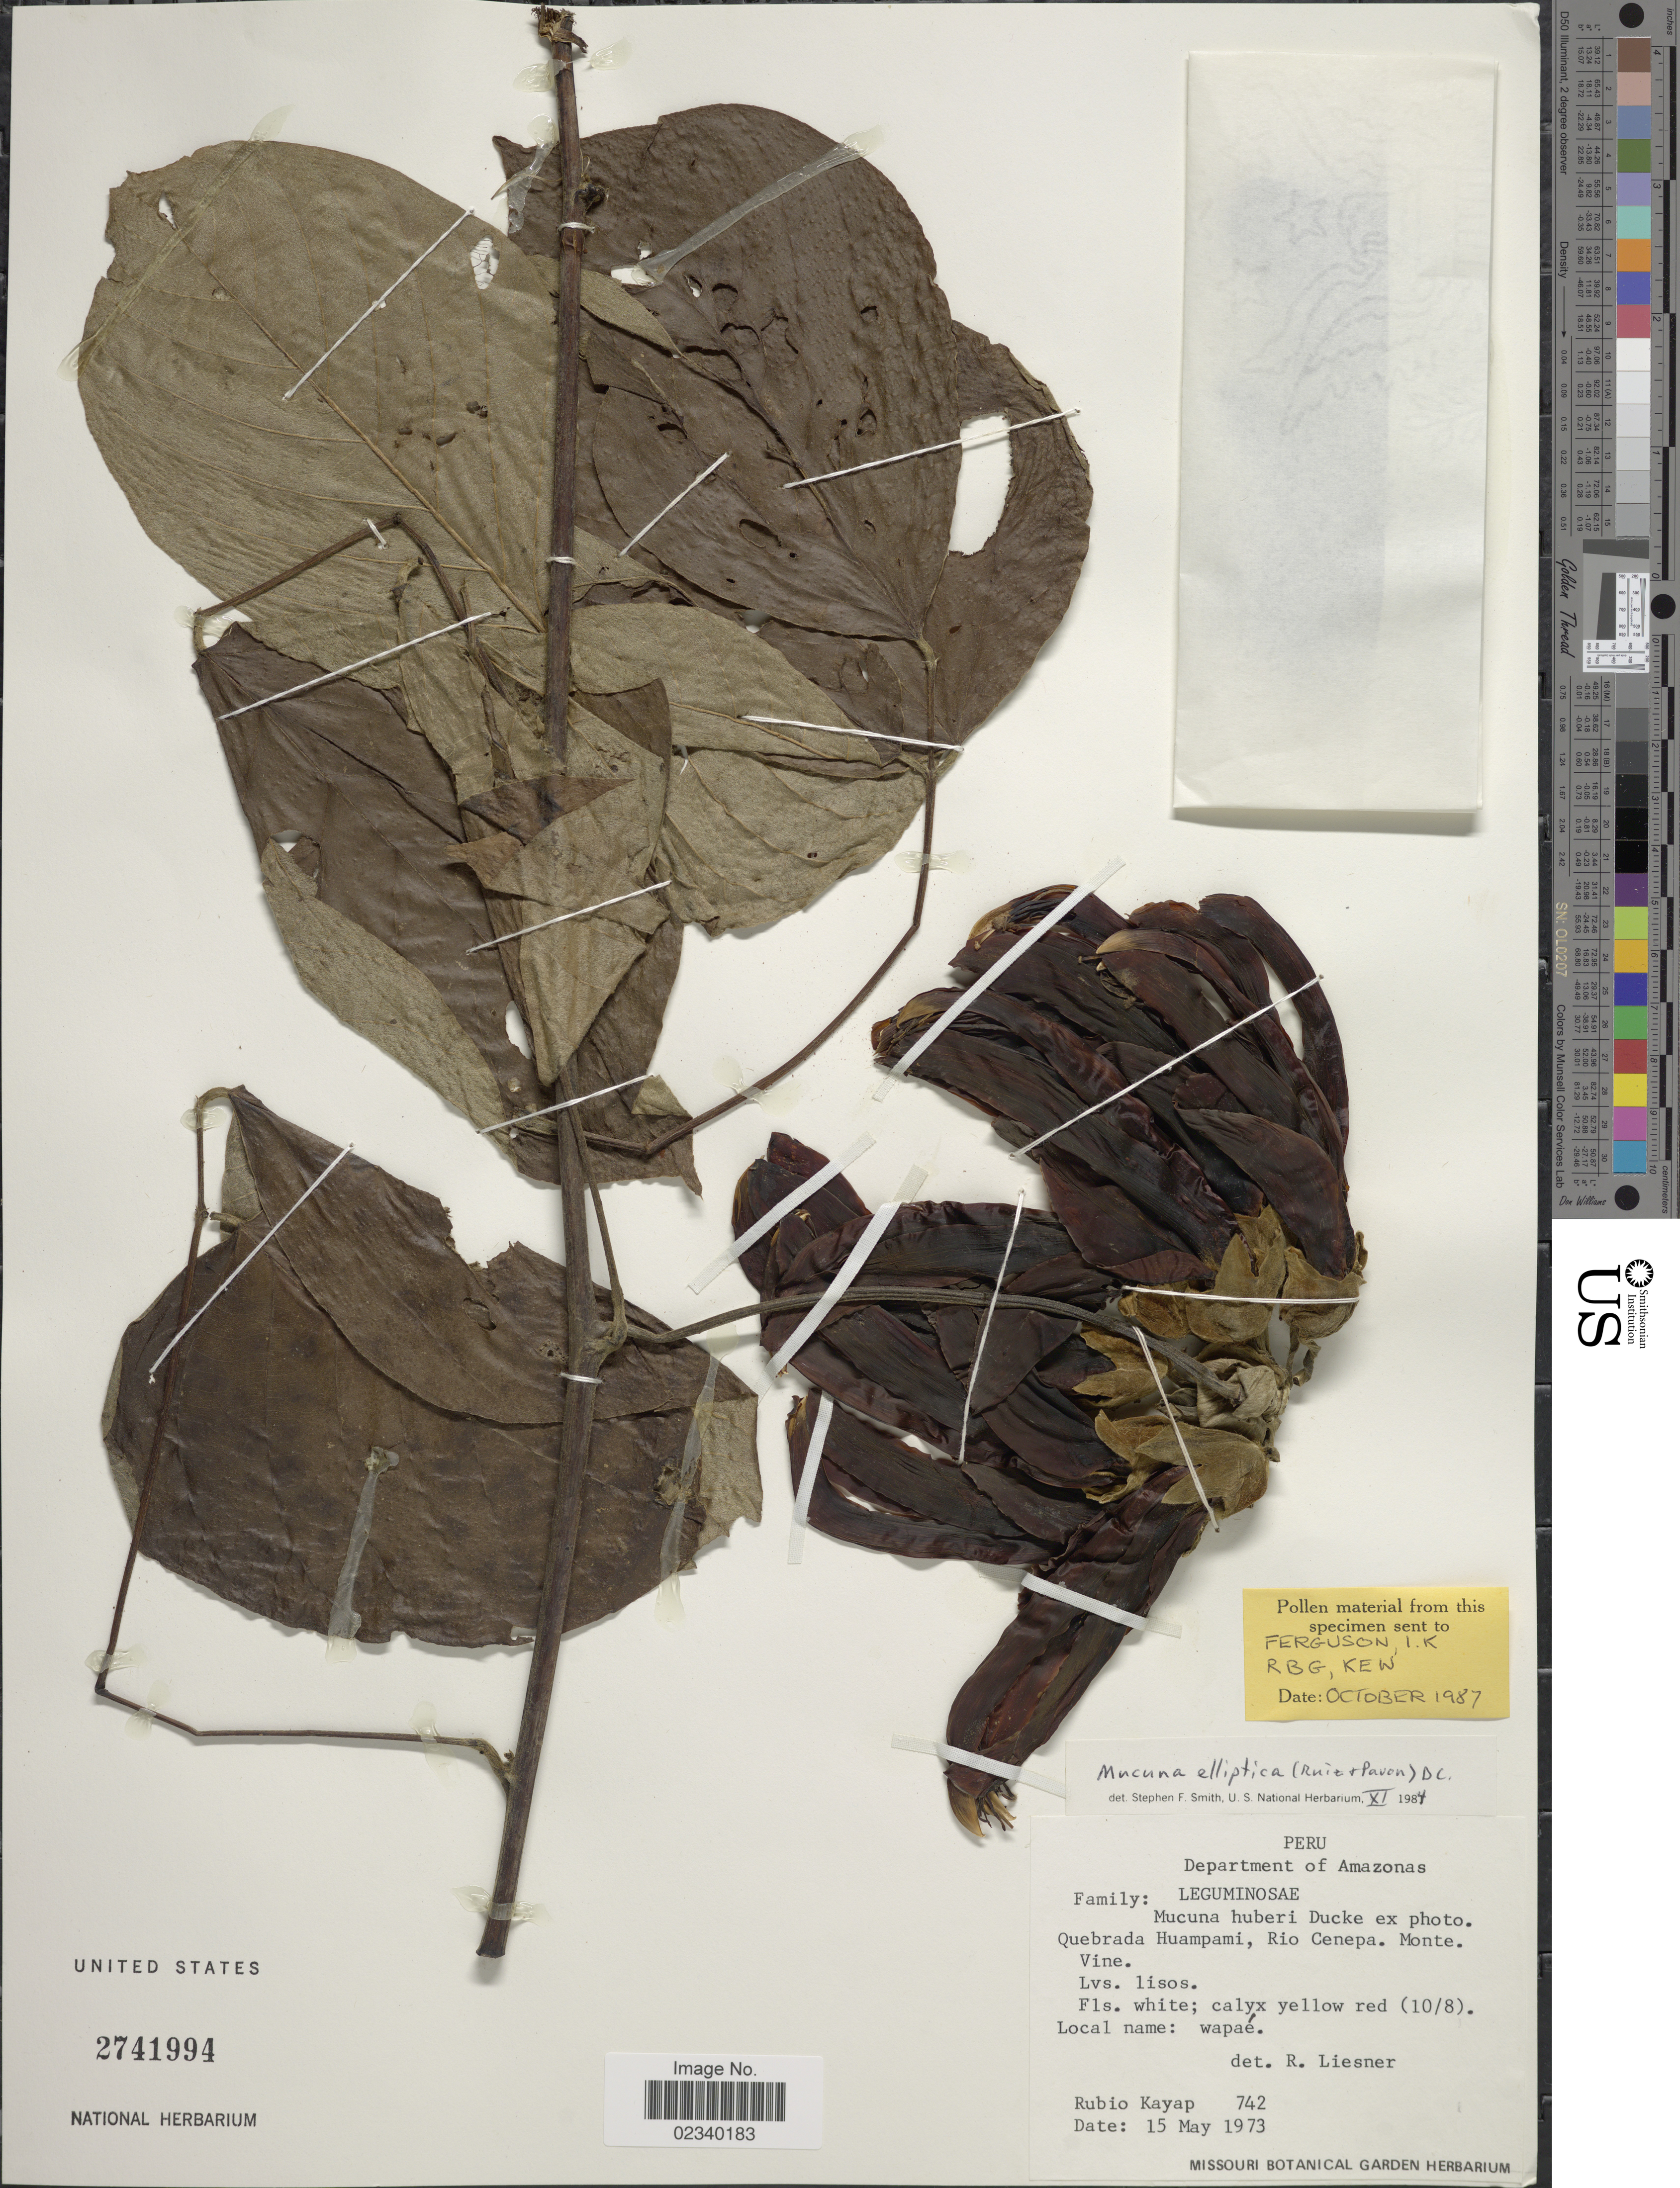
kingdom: Plantae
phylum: Tracheophyta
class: Magnoliopsida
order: Fabales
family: Fabaceae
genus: Mucuna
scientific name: Mucuna elliptica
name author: DC.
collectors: R. Kayap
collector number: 742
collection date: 1973-05-15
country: Peru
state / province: Amazonas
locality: Department of Amazonas. Quebrada Huampami, Rio Cenepa. Monte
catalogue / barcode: US 2741994